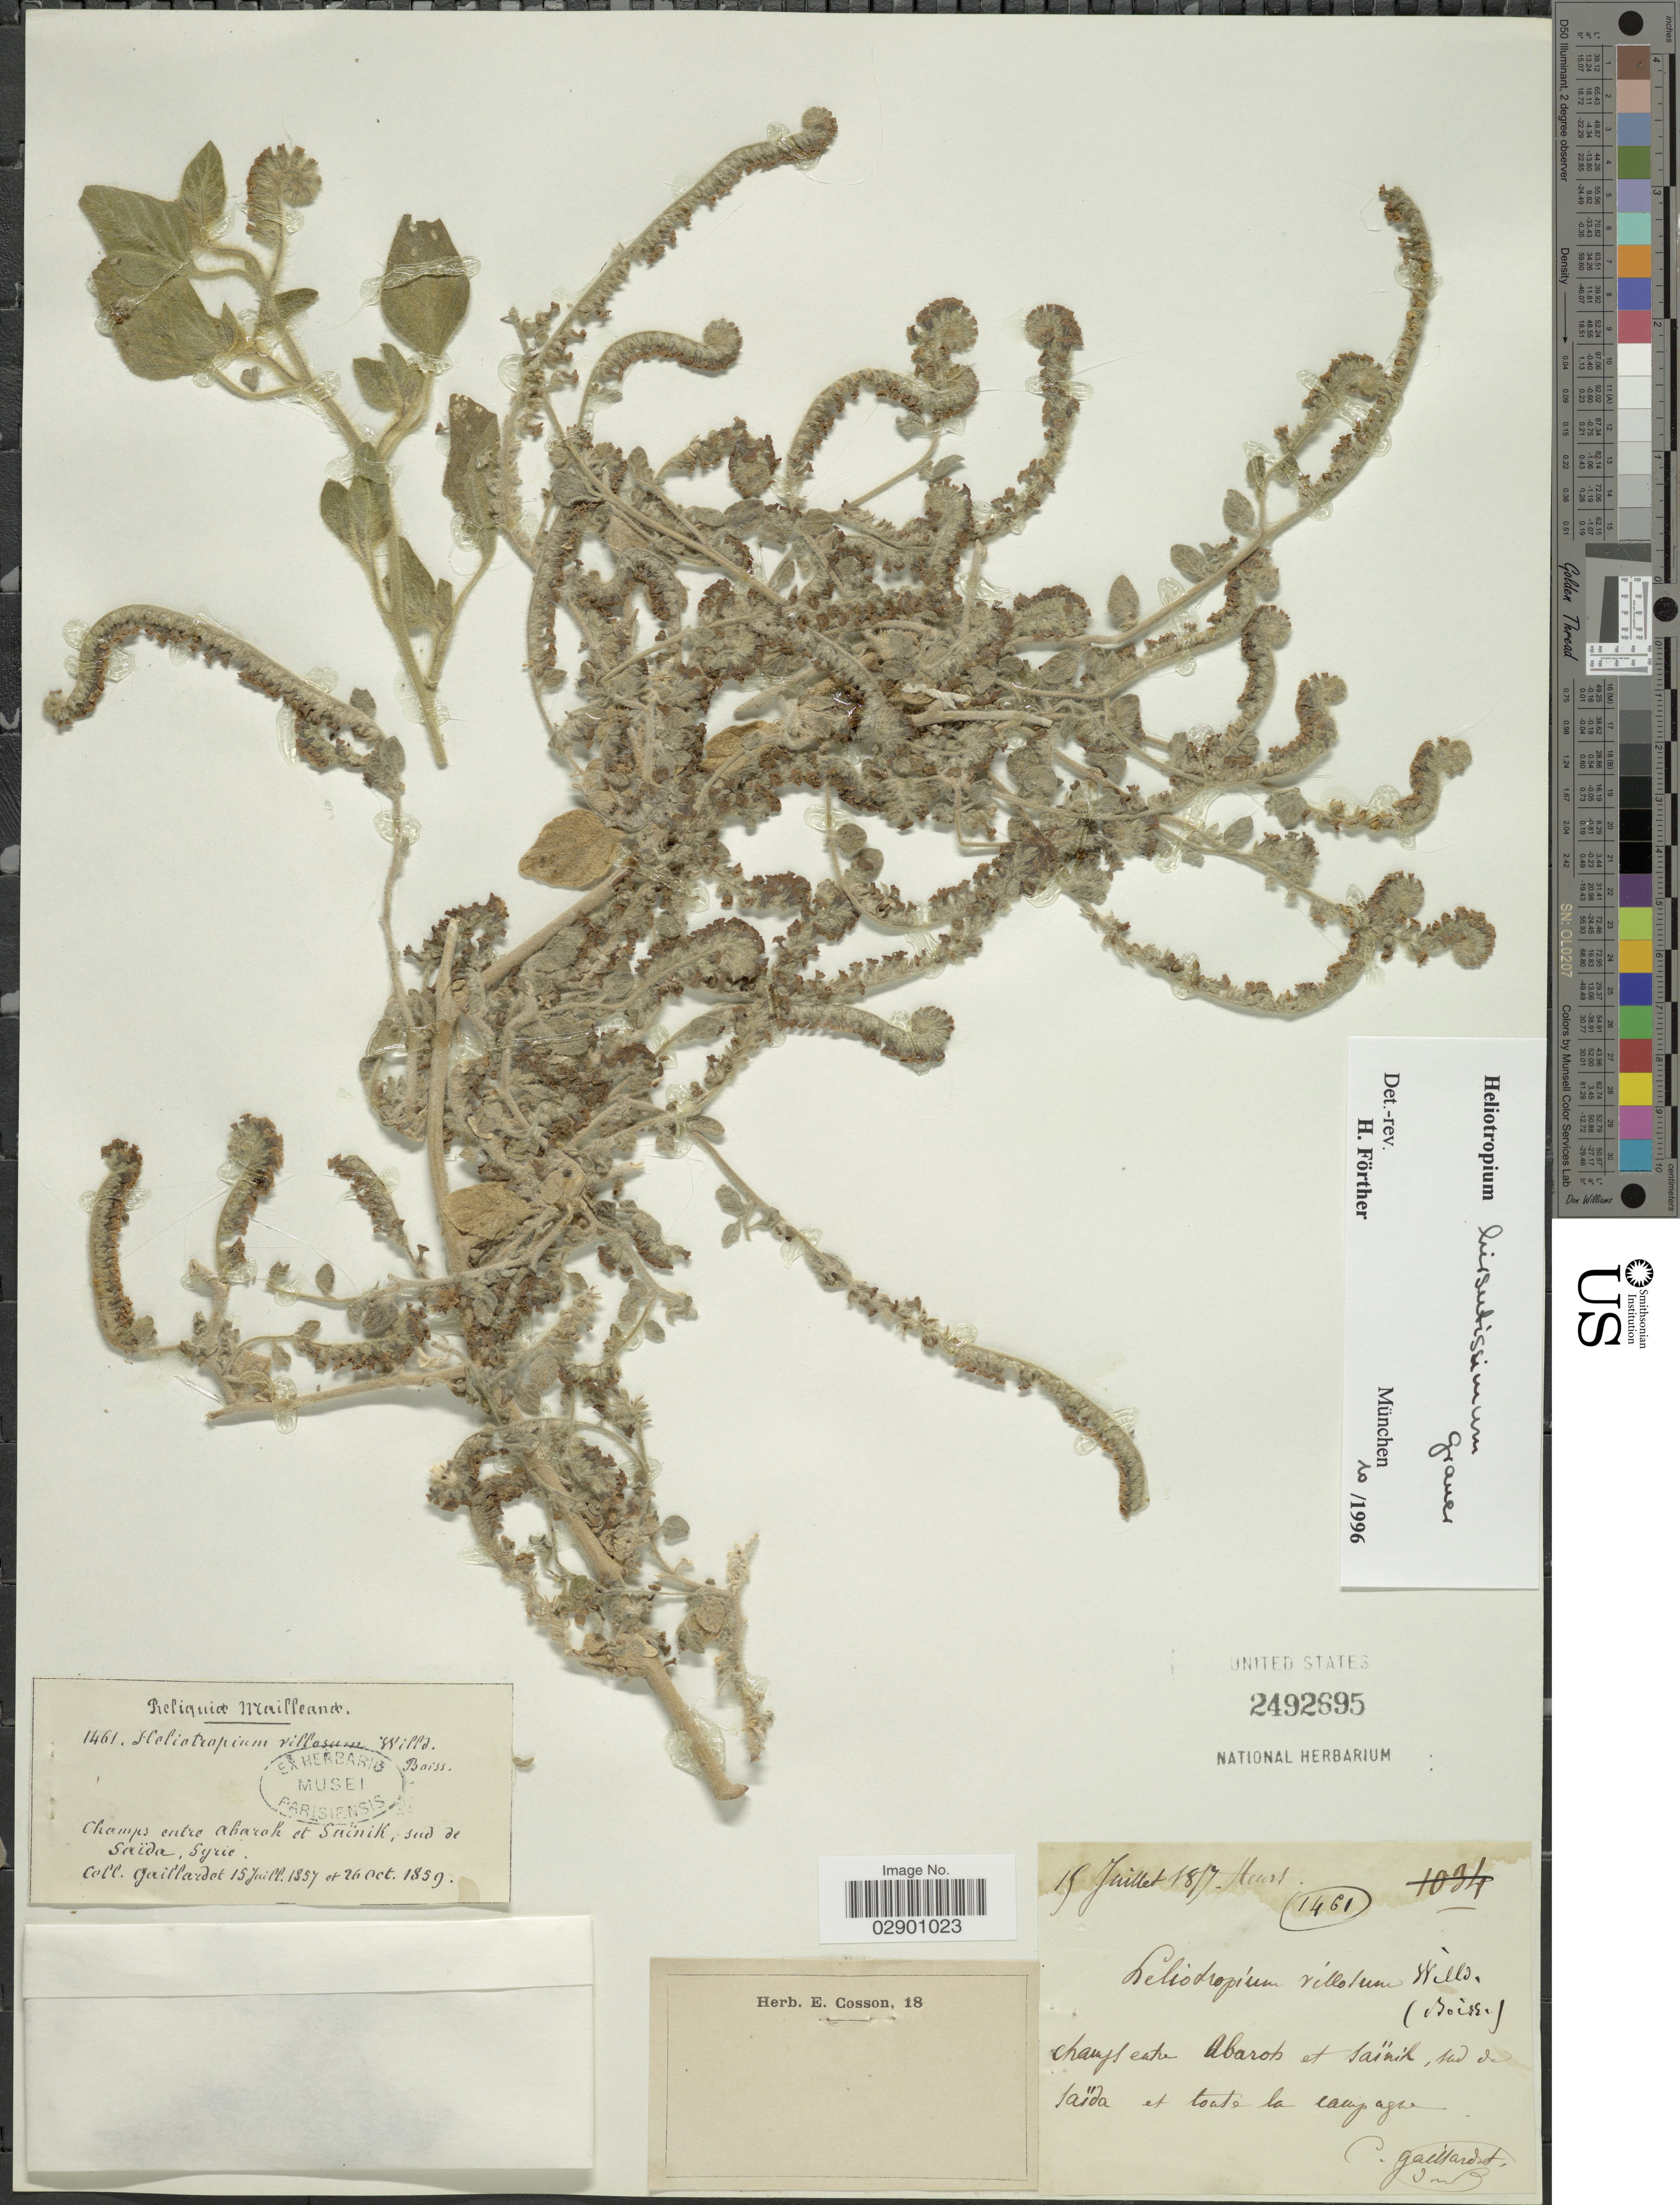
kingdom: Plantae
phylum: Tracheophyta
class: Magnoliopsida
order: Boraginales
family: Heliotropiaceae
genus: Heliotropium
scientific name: Heliotropium hirsutissimum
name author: Grauer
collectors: C. Gaillardot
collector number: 1461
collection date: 1857-07-15/1859-10-26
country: Syria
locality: Champs entre Abaroh et Saïnik, sud de Saïda, Syrie.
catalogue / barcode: US 2492695